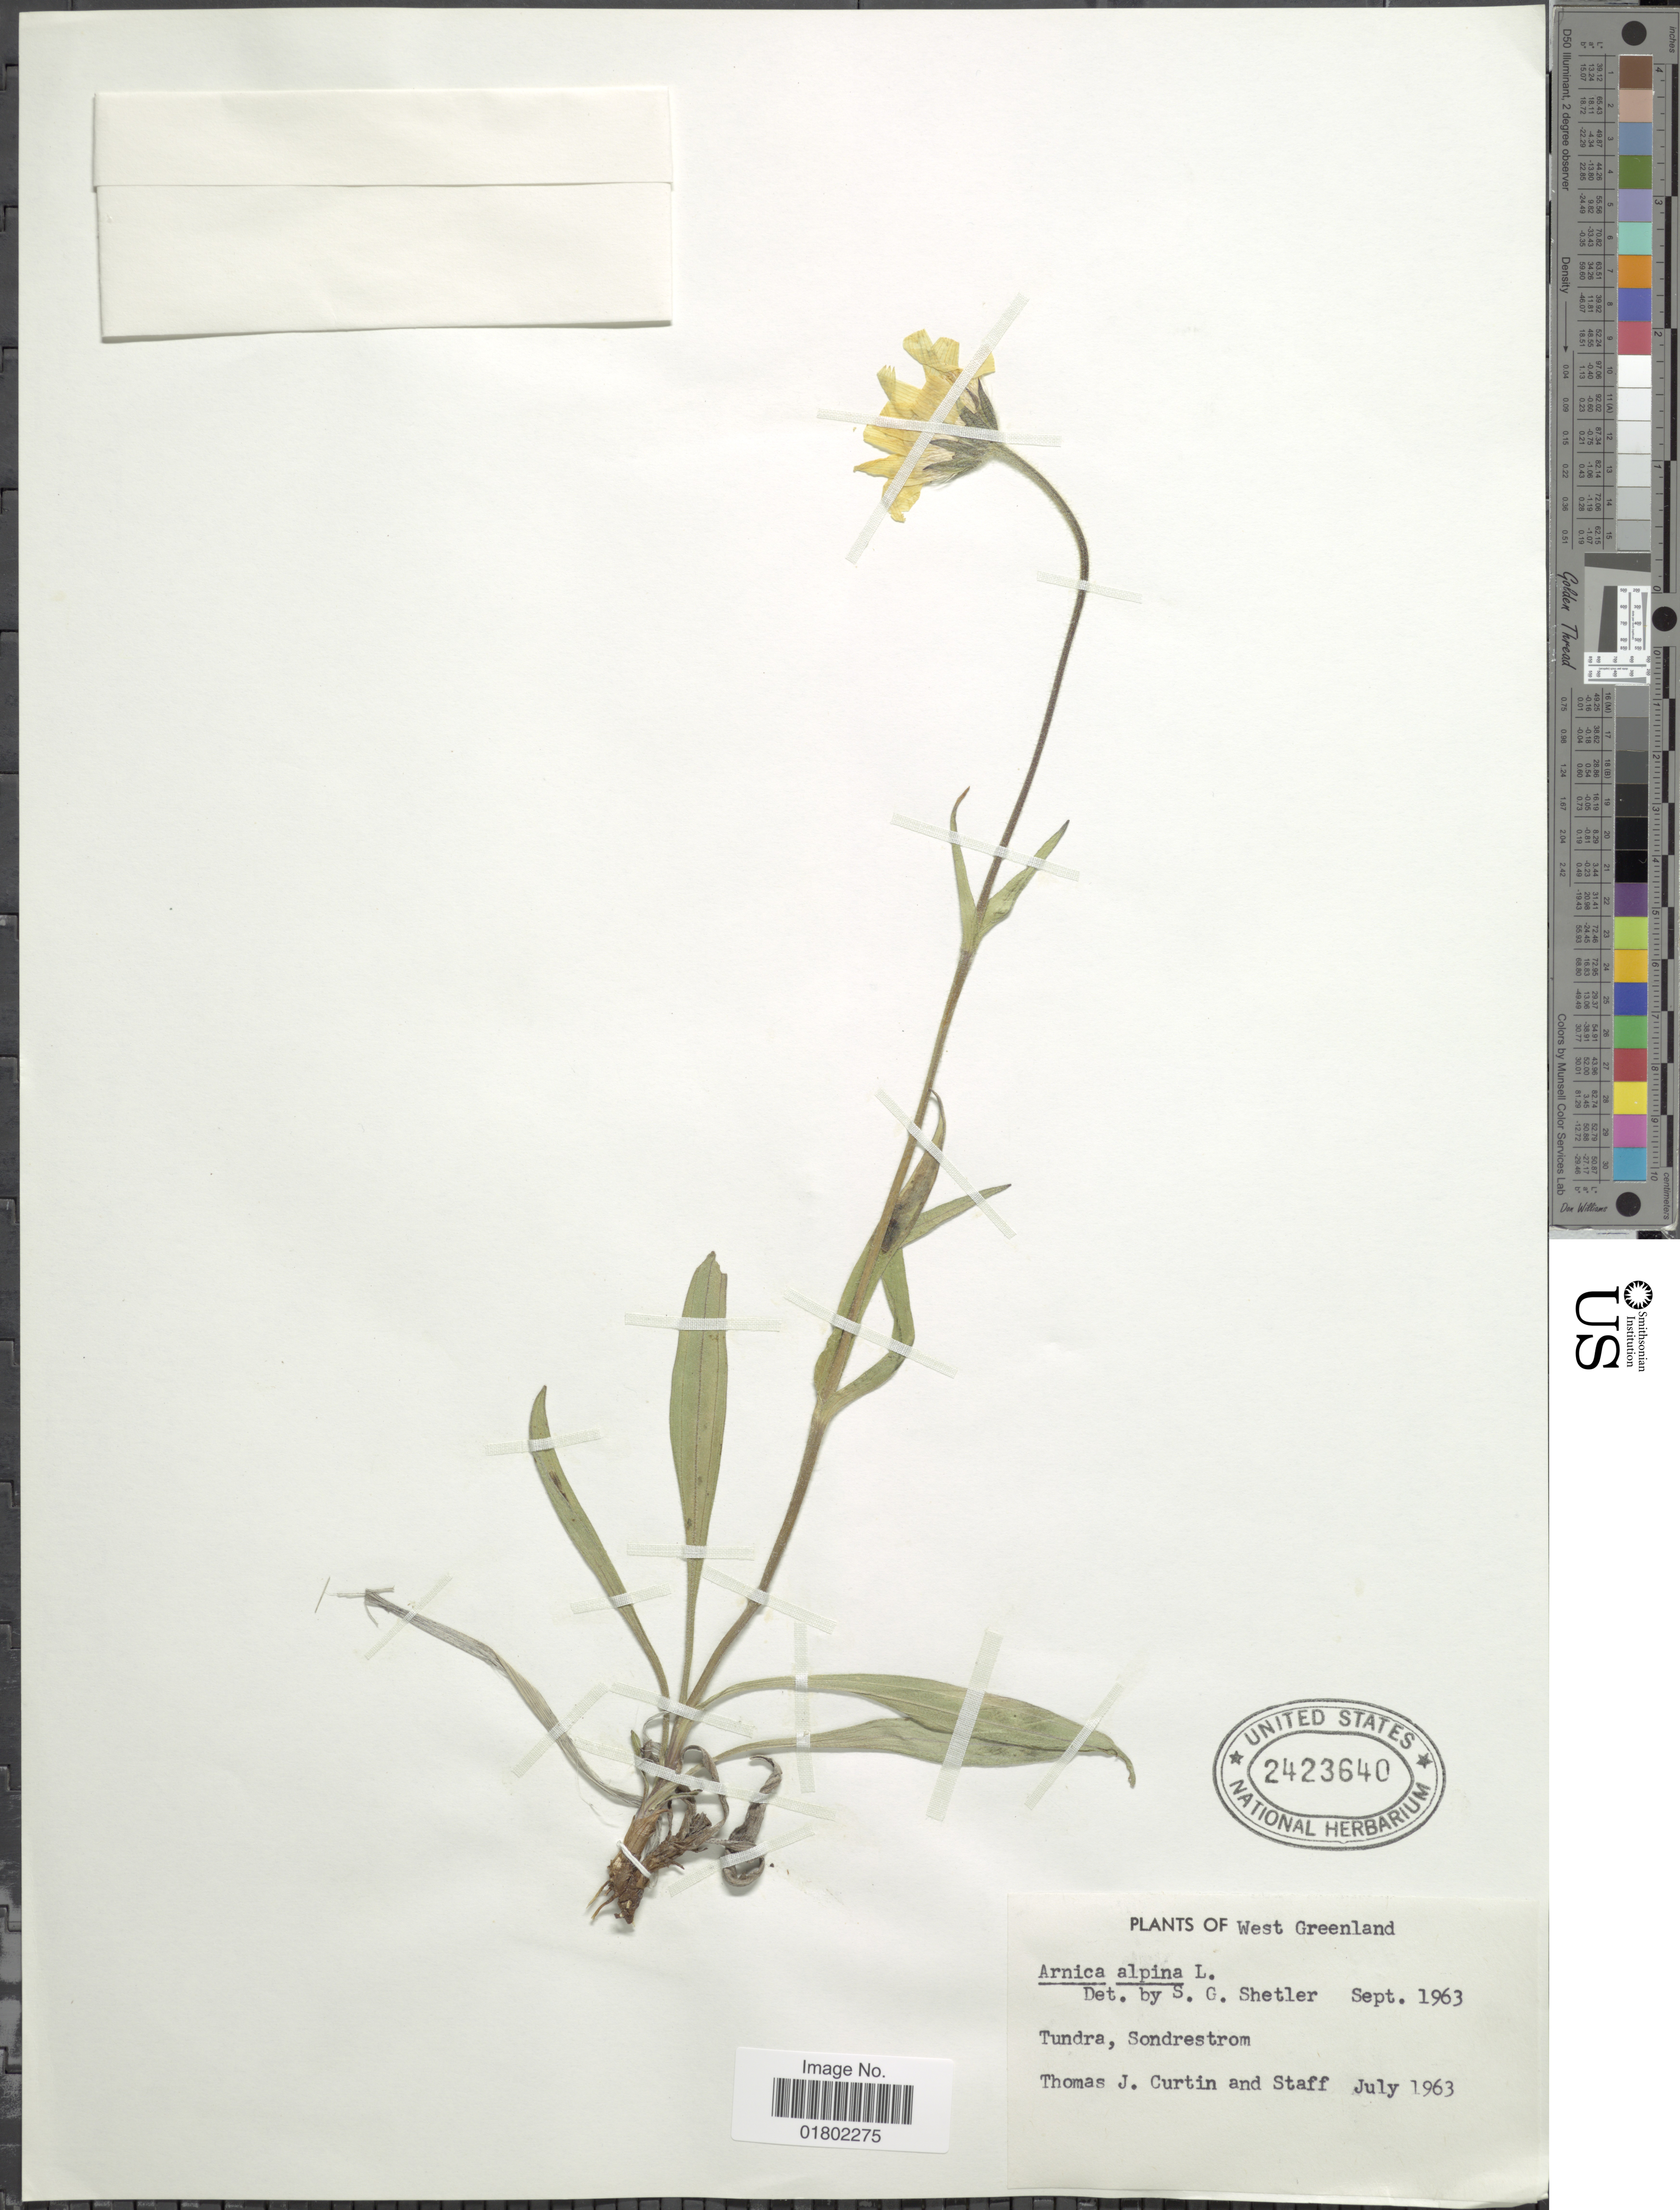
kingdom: Plantae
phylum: Tracheophyta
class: Magnoliopsida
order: Asterales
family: Asteraceae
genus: Arnica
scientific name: Arnica alpina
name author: Willd. ex Steud.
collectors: T. Curtin & Staff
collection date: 1936-07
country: Greenland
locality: West Greenland, Tundra, Sondrestrom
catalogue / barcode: US 2423640